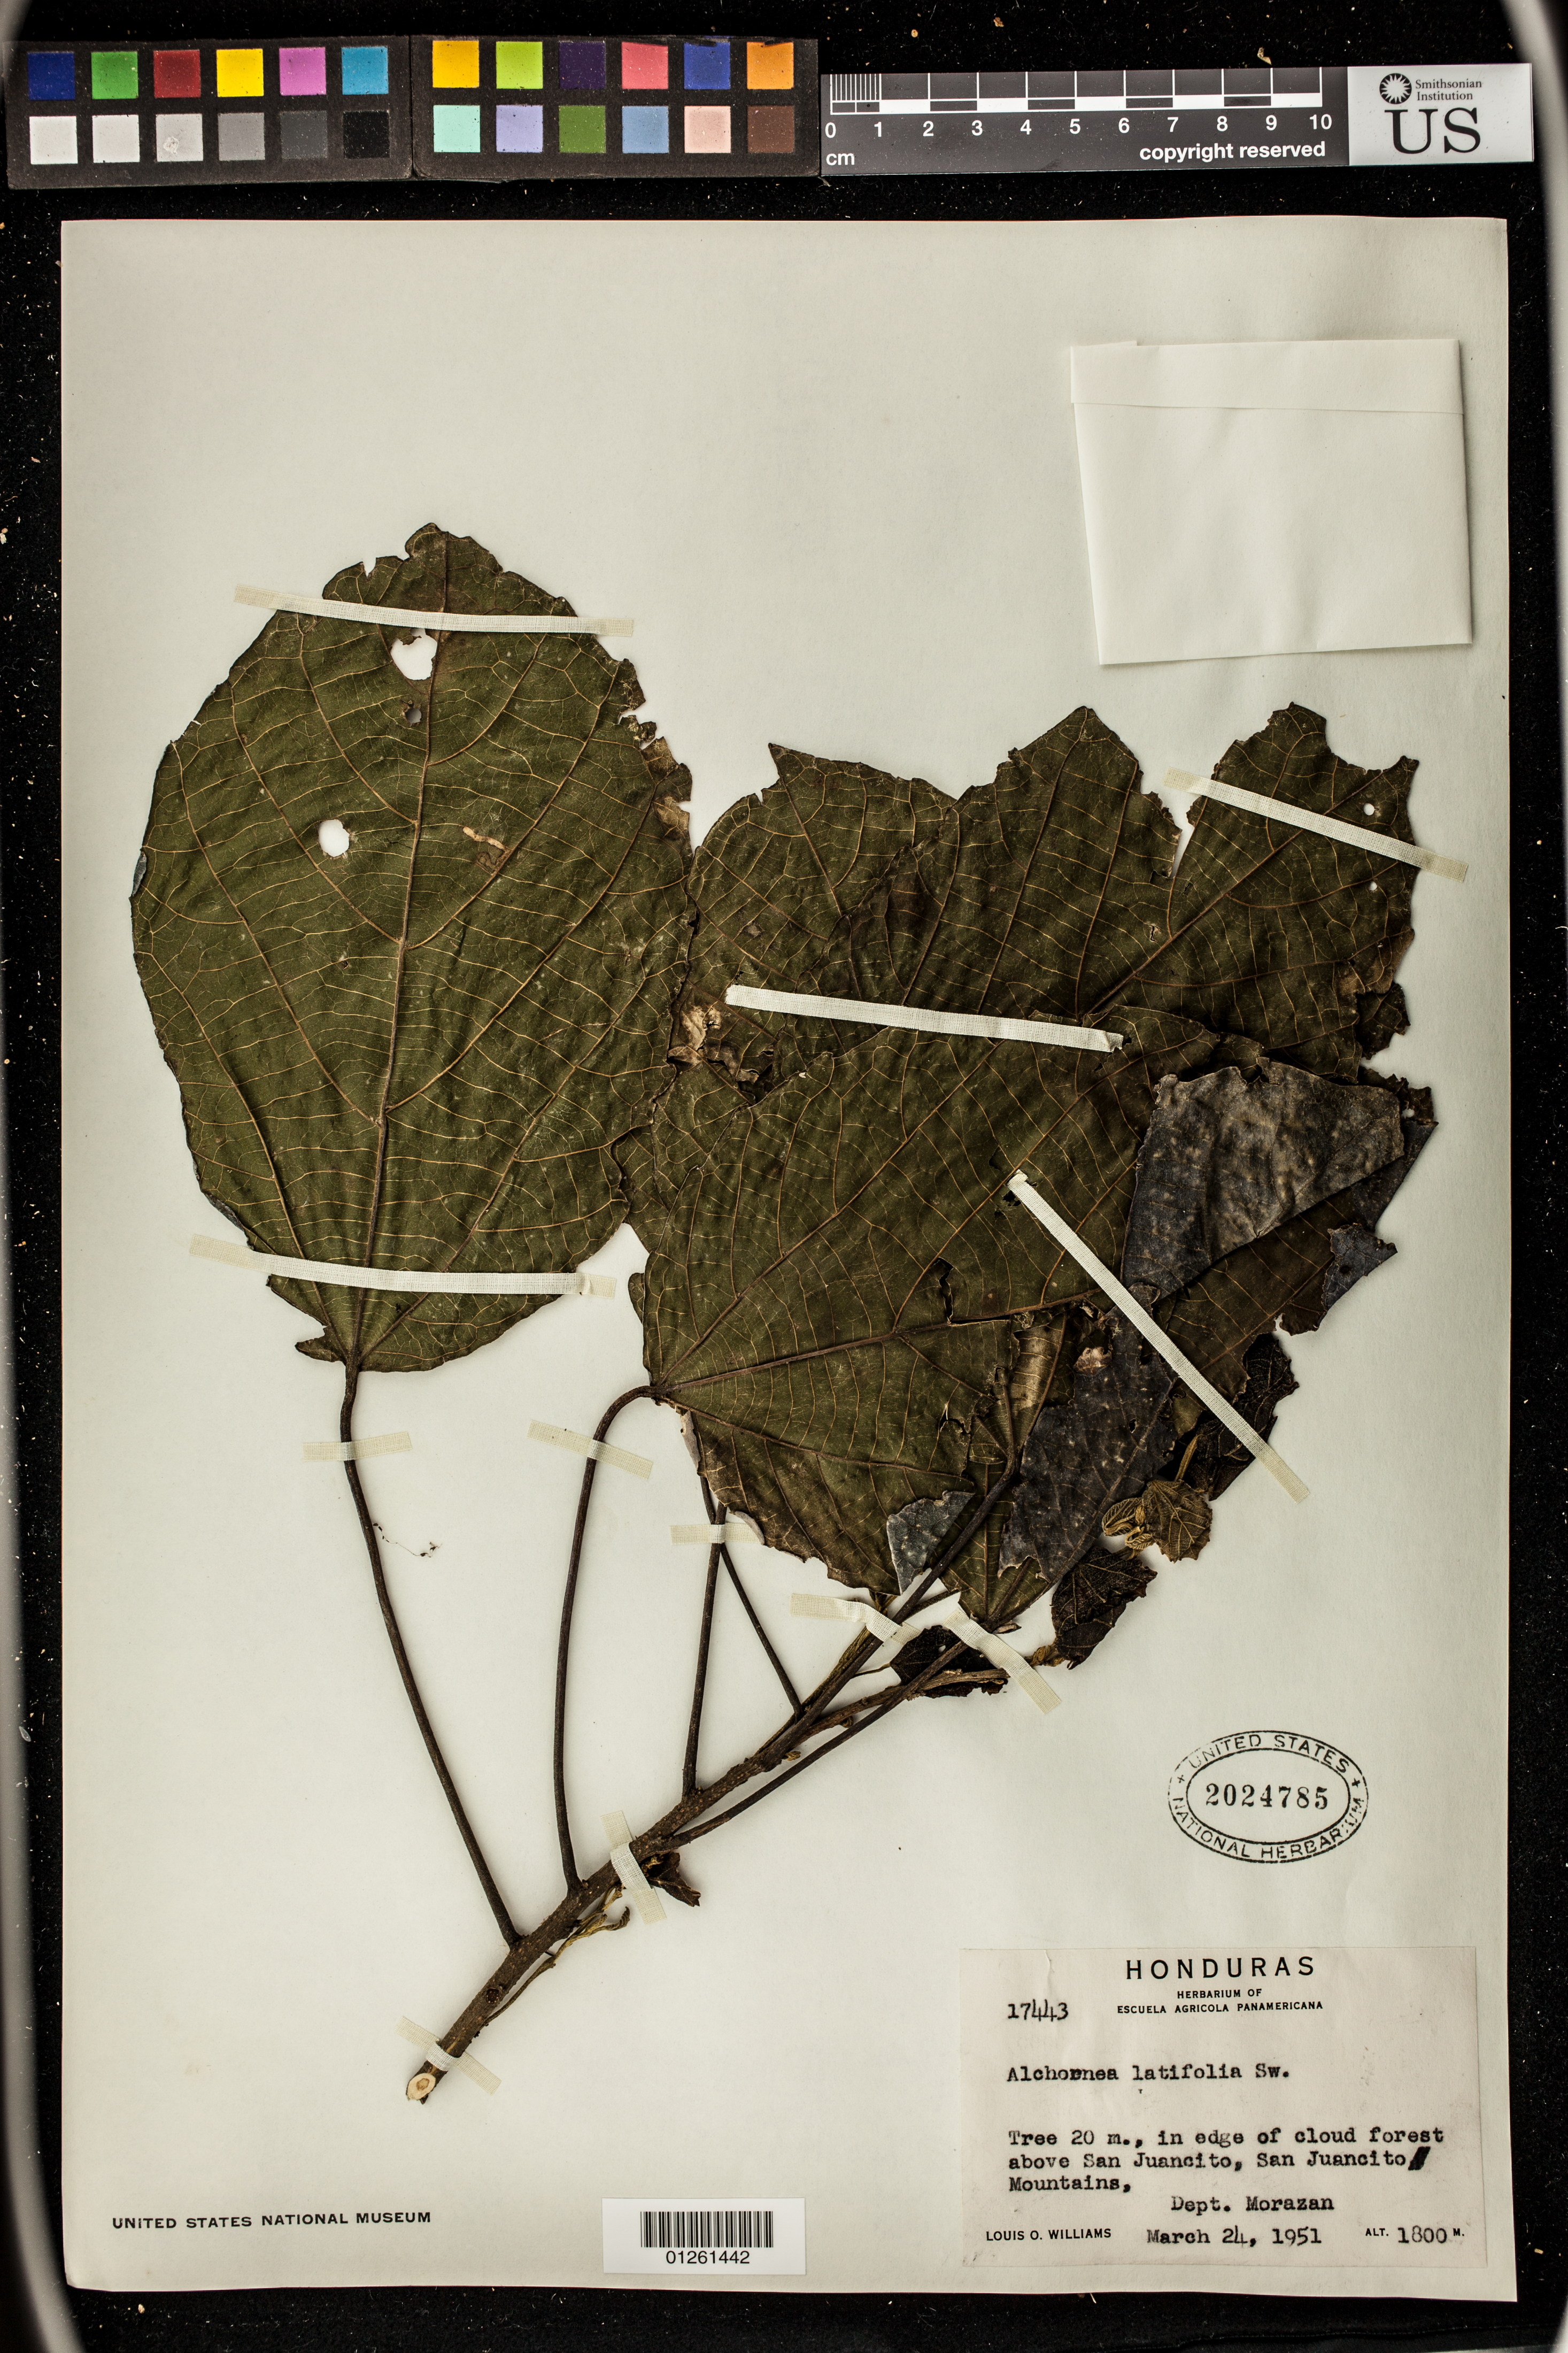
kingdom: Plantae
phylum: Tracheophyta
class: Magnoliopsida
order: Malpighiales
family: Euphorbiaceae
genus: Alchornea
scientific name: Alchornea latifolia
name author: Sw.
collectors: L. O. Williams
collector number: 17443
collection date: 1951-03-24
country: Honduras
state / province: Fco. Morazán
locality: Edge of cloud forest above San Juancit, San Juancit Mountains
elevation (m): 1800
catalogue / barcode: US 2024785